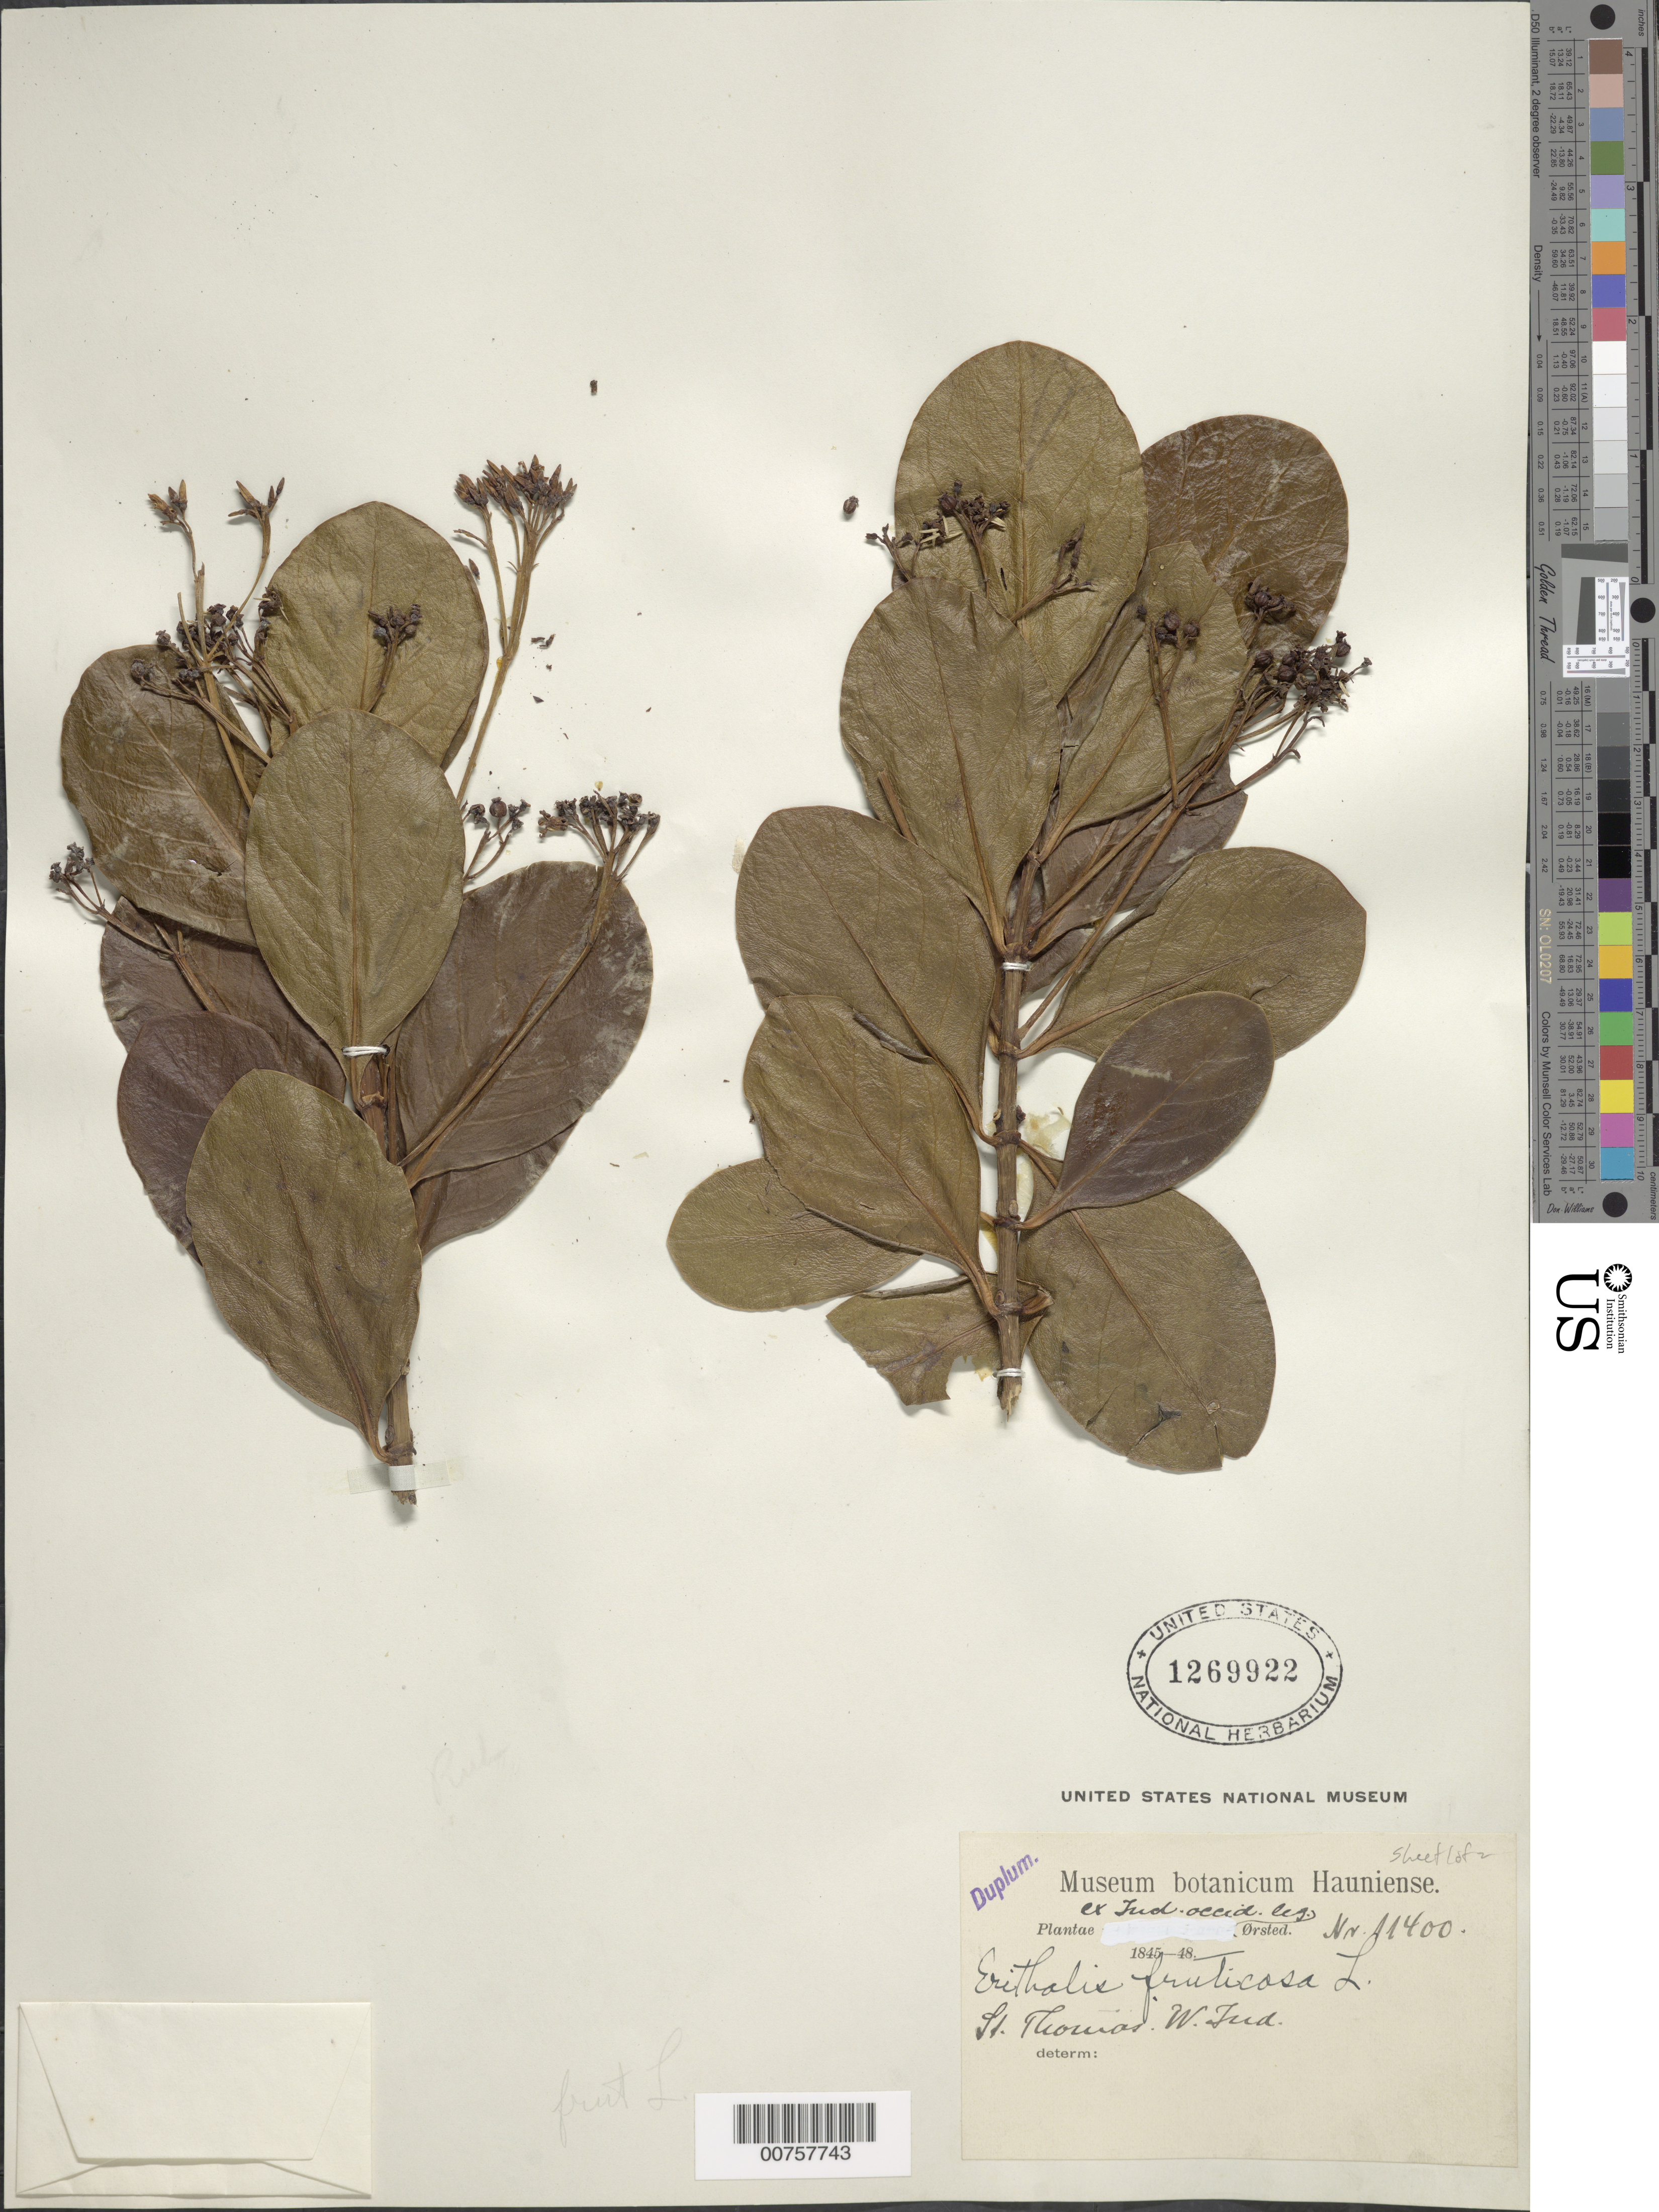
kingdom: Plantae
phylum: Tracheophyta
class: Magnoliopsida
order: Gentianales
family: Rubiaceae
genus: Erithalis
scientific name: Erithalis fruticosa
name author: L.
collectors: A. S. Oersted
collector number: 11400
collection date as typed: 1845 to -- --- 1848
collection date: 1845/1848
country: U.S. Virgin Islands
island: St. Thomas Island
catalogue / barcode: US 1269922